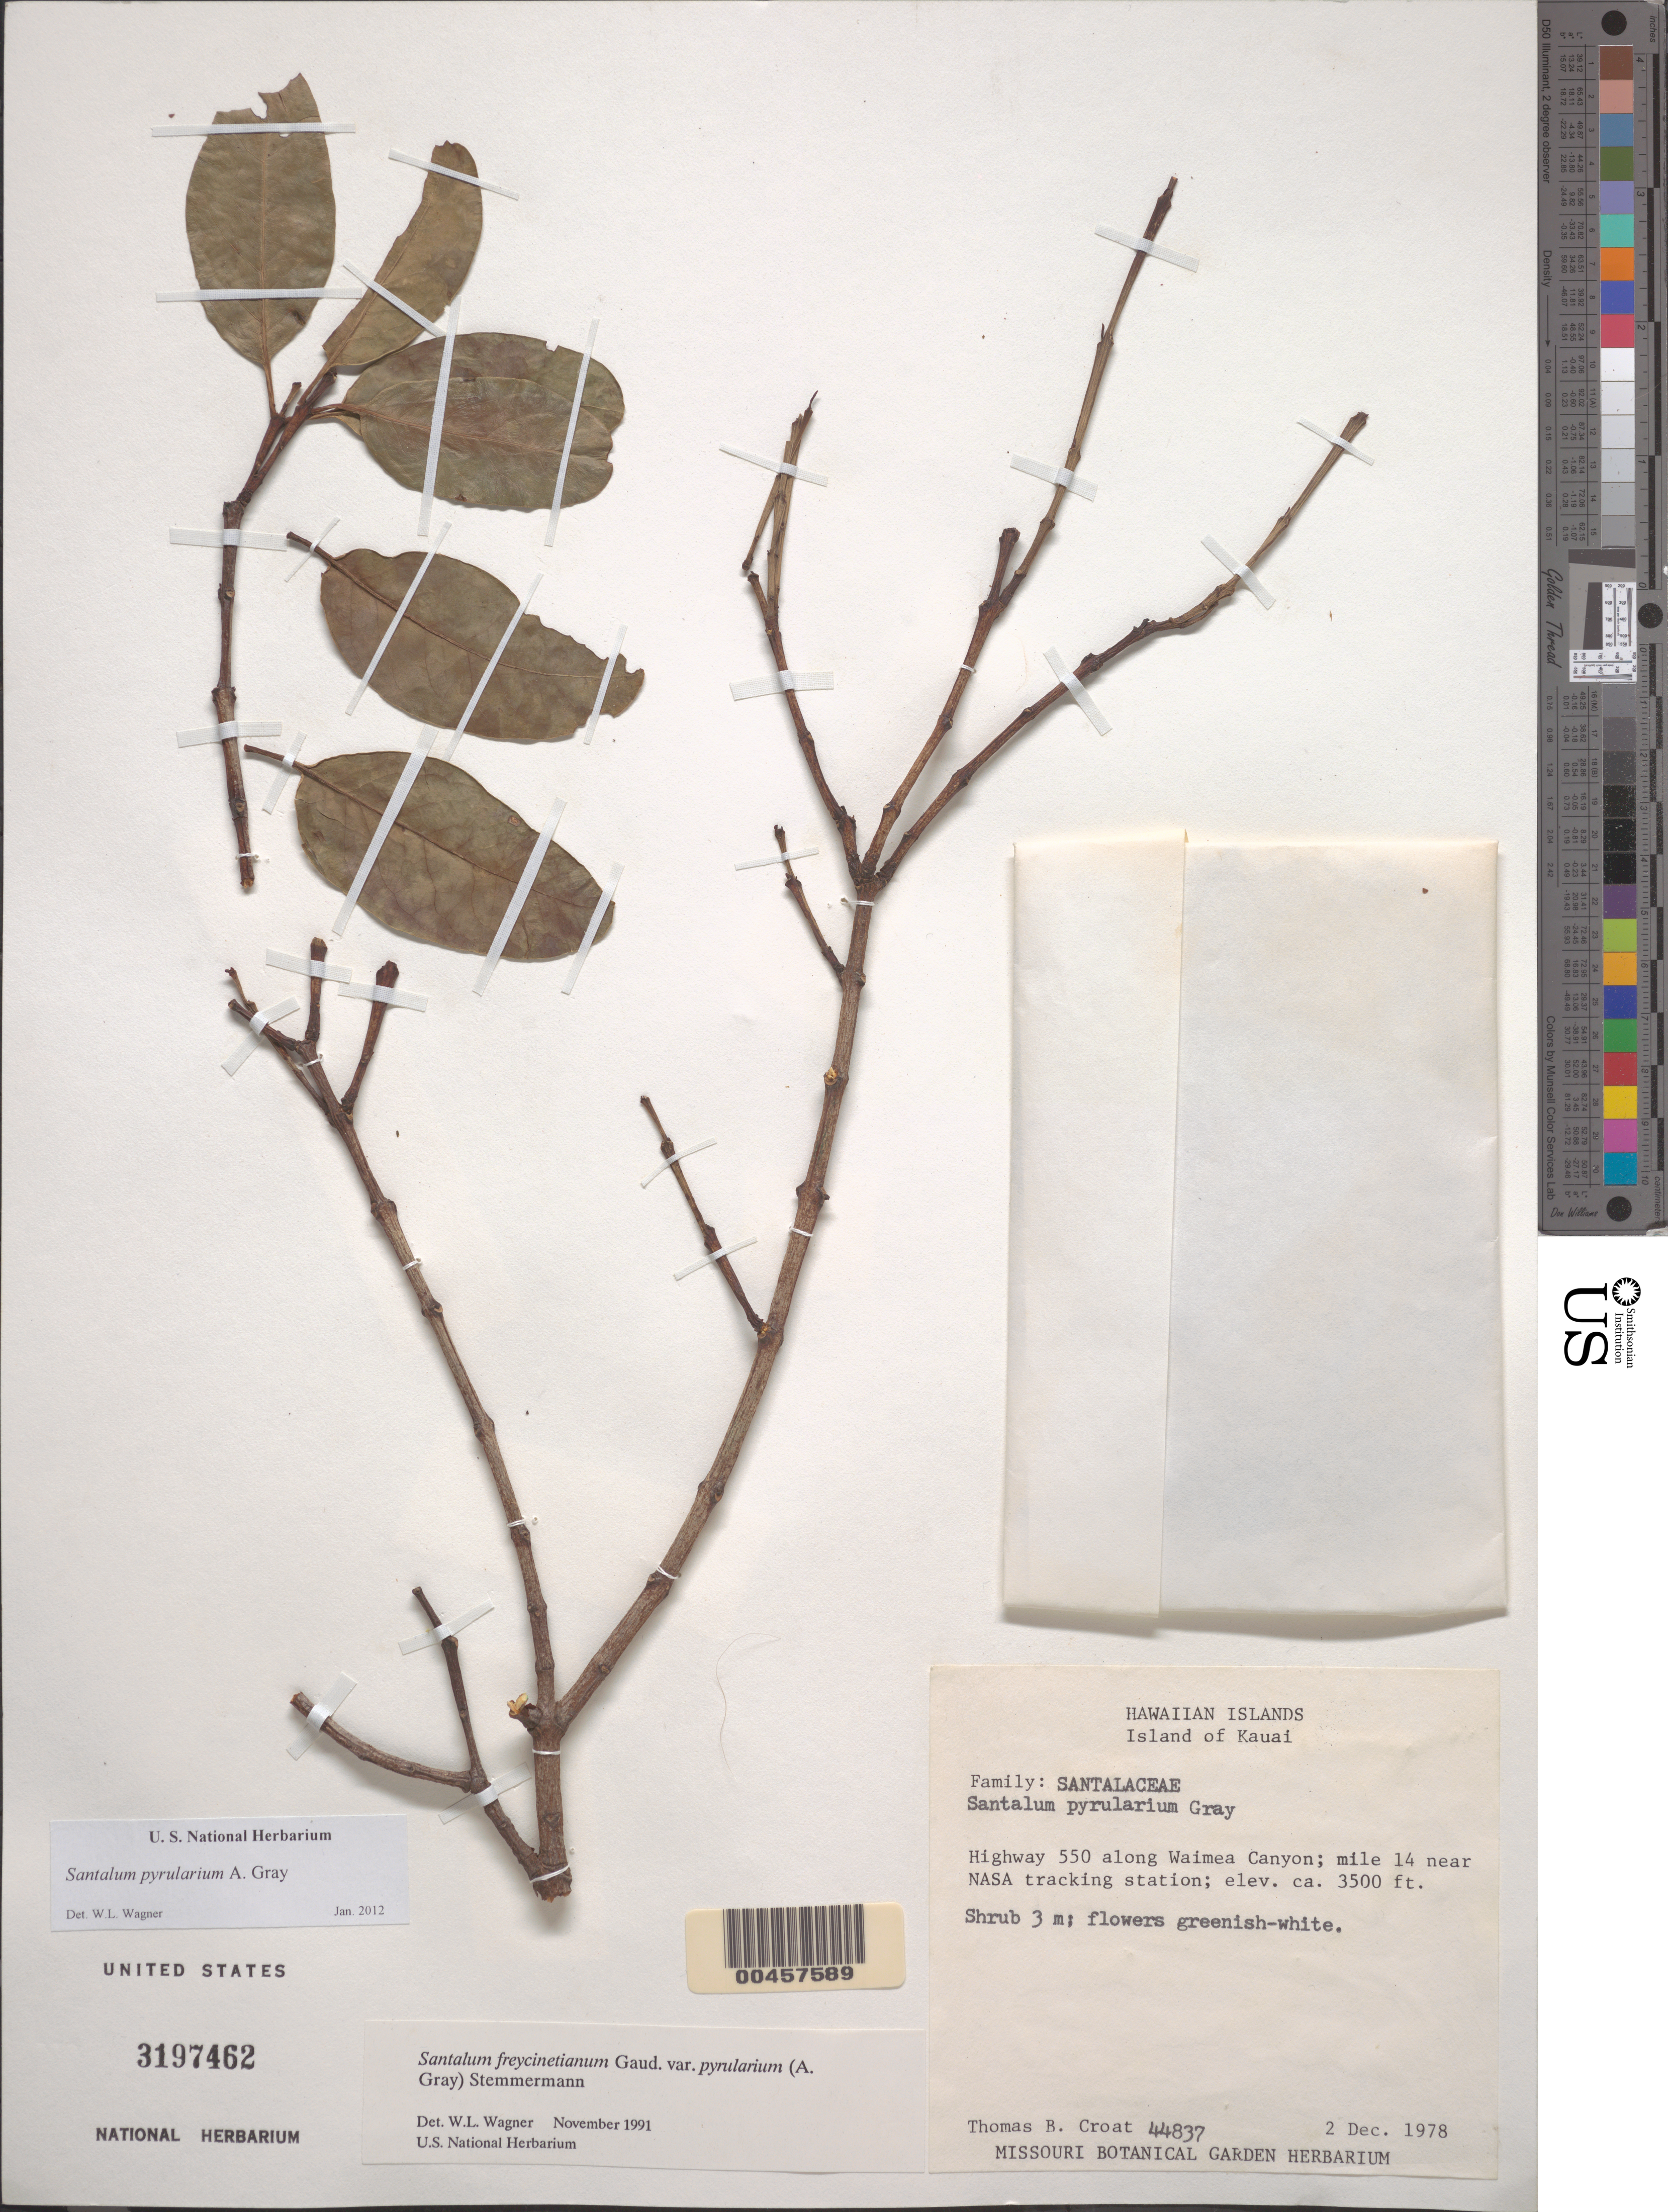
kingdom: Plantae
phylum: Tracheophyta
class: Magnoliopsida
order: Santalales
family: Santalaceae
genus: Santalum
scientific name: Santalum pyrularium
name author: A. Gray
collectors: T. B. Croat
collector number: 44837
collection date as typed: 2 Dec 1978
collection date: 1978-12-02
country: United States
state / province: Hawaii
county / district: Kauai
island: Kaua'i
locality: Hwy 550 along Waimea Canyon; mile 14 near NASA tracking station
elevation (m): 1067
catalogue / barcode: US 3197462